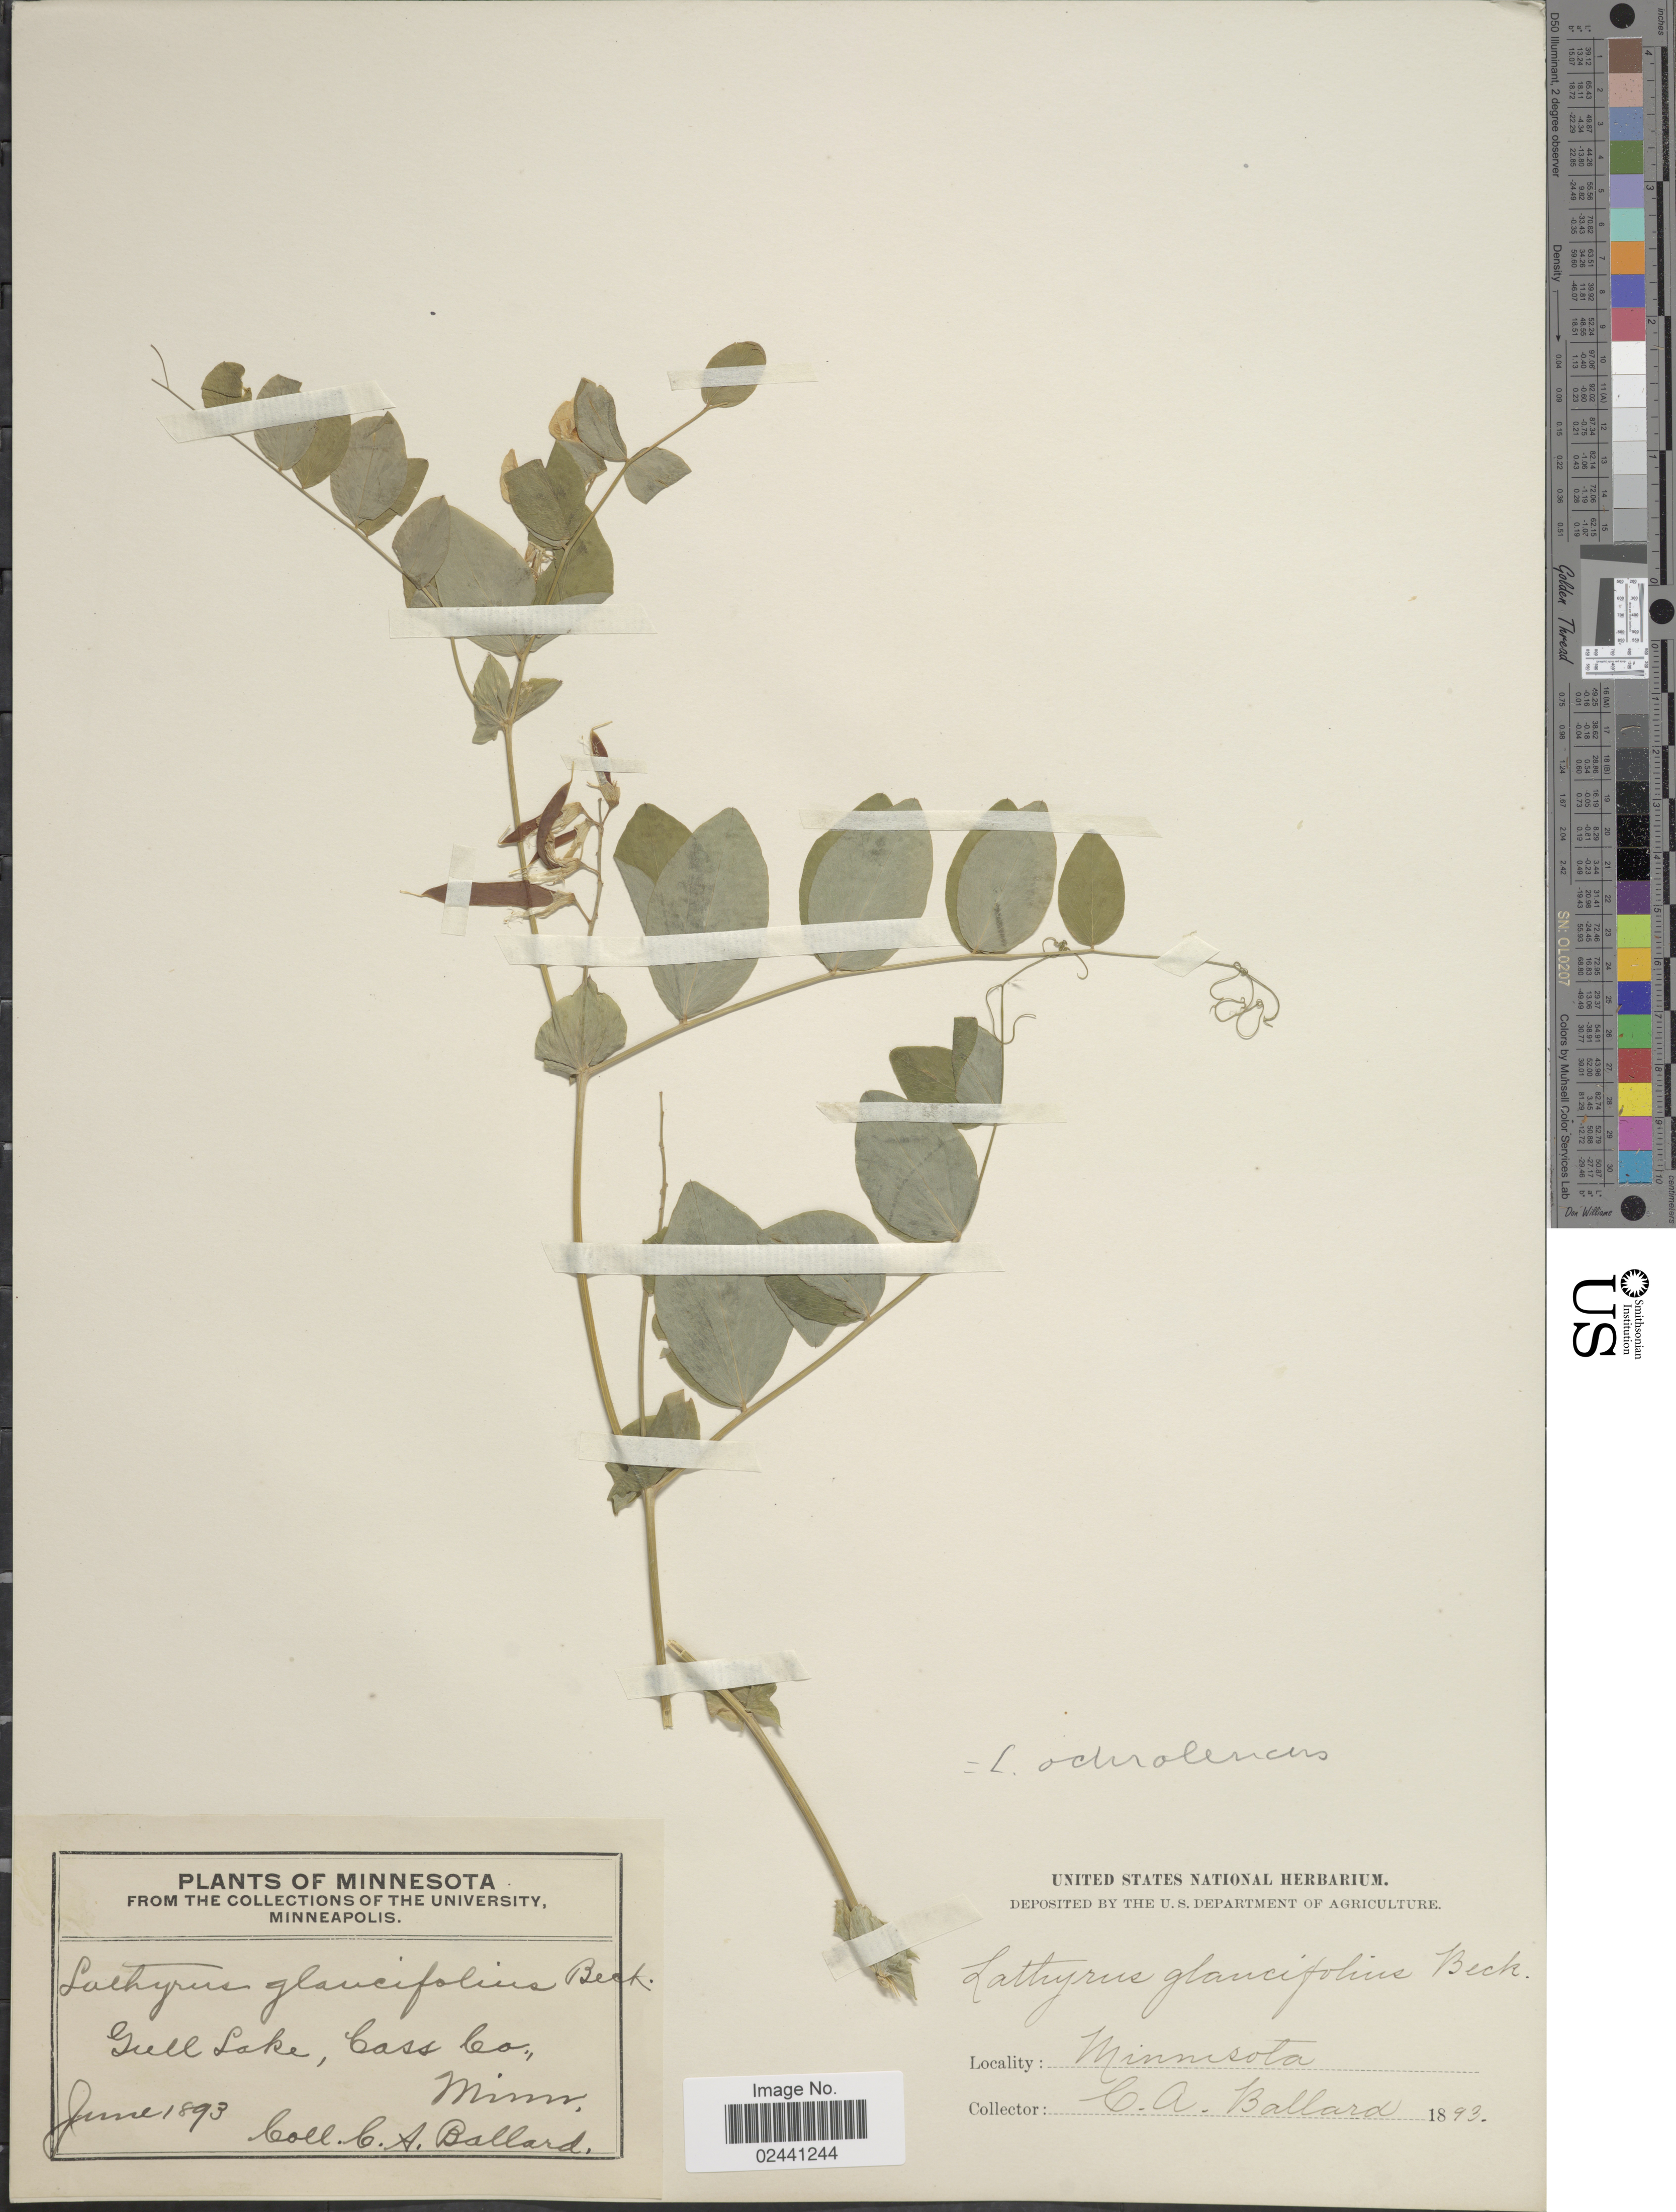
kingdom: Plantae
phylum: Tracheophyta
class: Magnoliopsida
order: Fabales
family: Fabaceae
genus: Lathyrus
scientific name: Lathyrus ochroleucus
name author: Hook.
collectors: C. A. Ballard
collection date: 1893-06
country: United States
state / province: Minnesota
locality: Gull Lake, Cass Co.